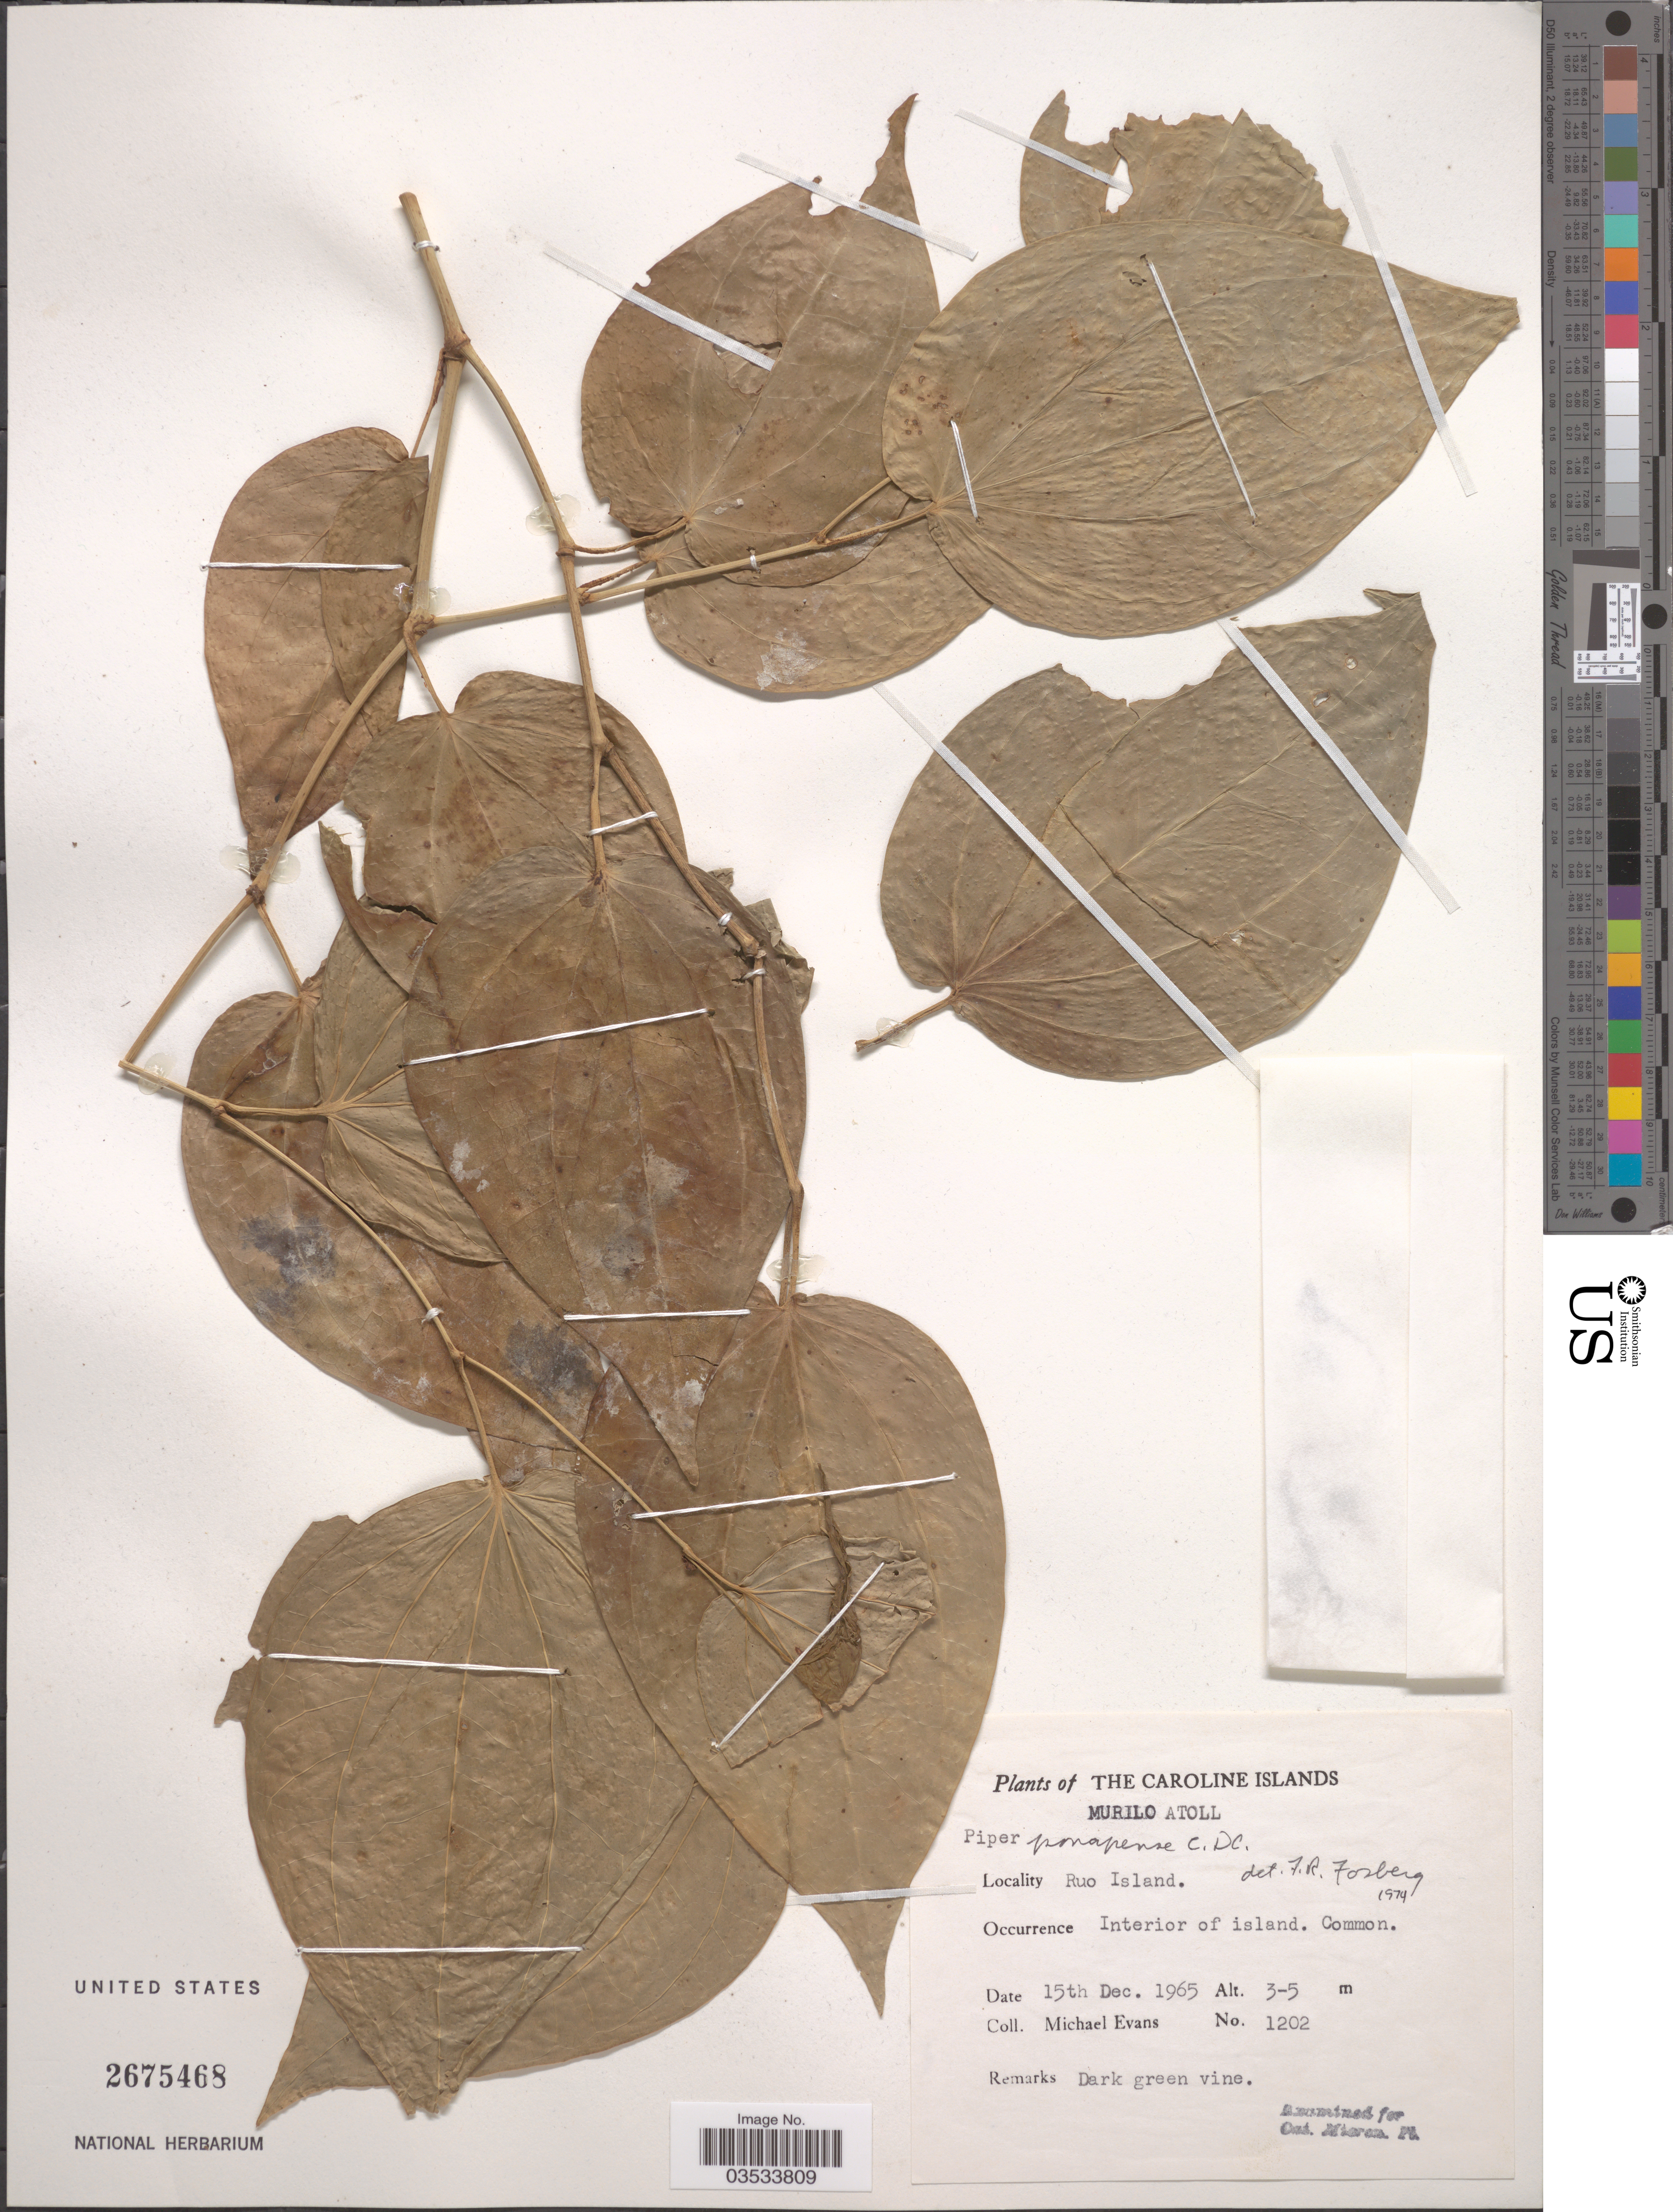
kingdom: Plantae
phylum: Tracheophyta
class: Magnoliopsida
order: Piperales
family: Piperaceae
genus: Piper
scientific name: Piper ponapense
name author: C. DC.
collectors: M. Evans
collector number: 1202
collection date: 1965-12-15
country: Micronesia, Federated States of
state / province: Truk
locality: Caroline Islands. Murilo Atoll. Ruo Island. Interior of island.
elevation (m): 3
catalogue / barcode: US 2675468